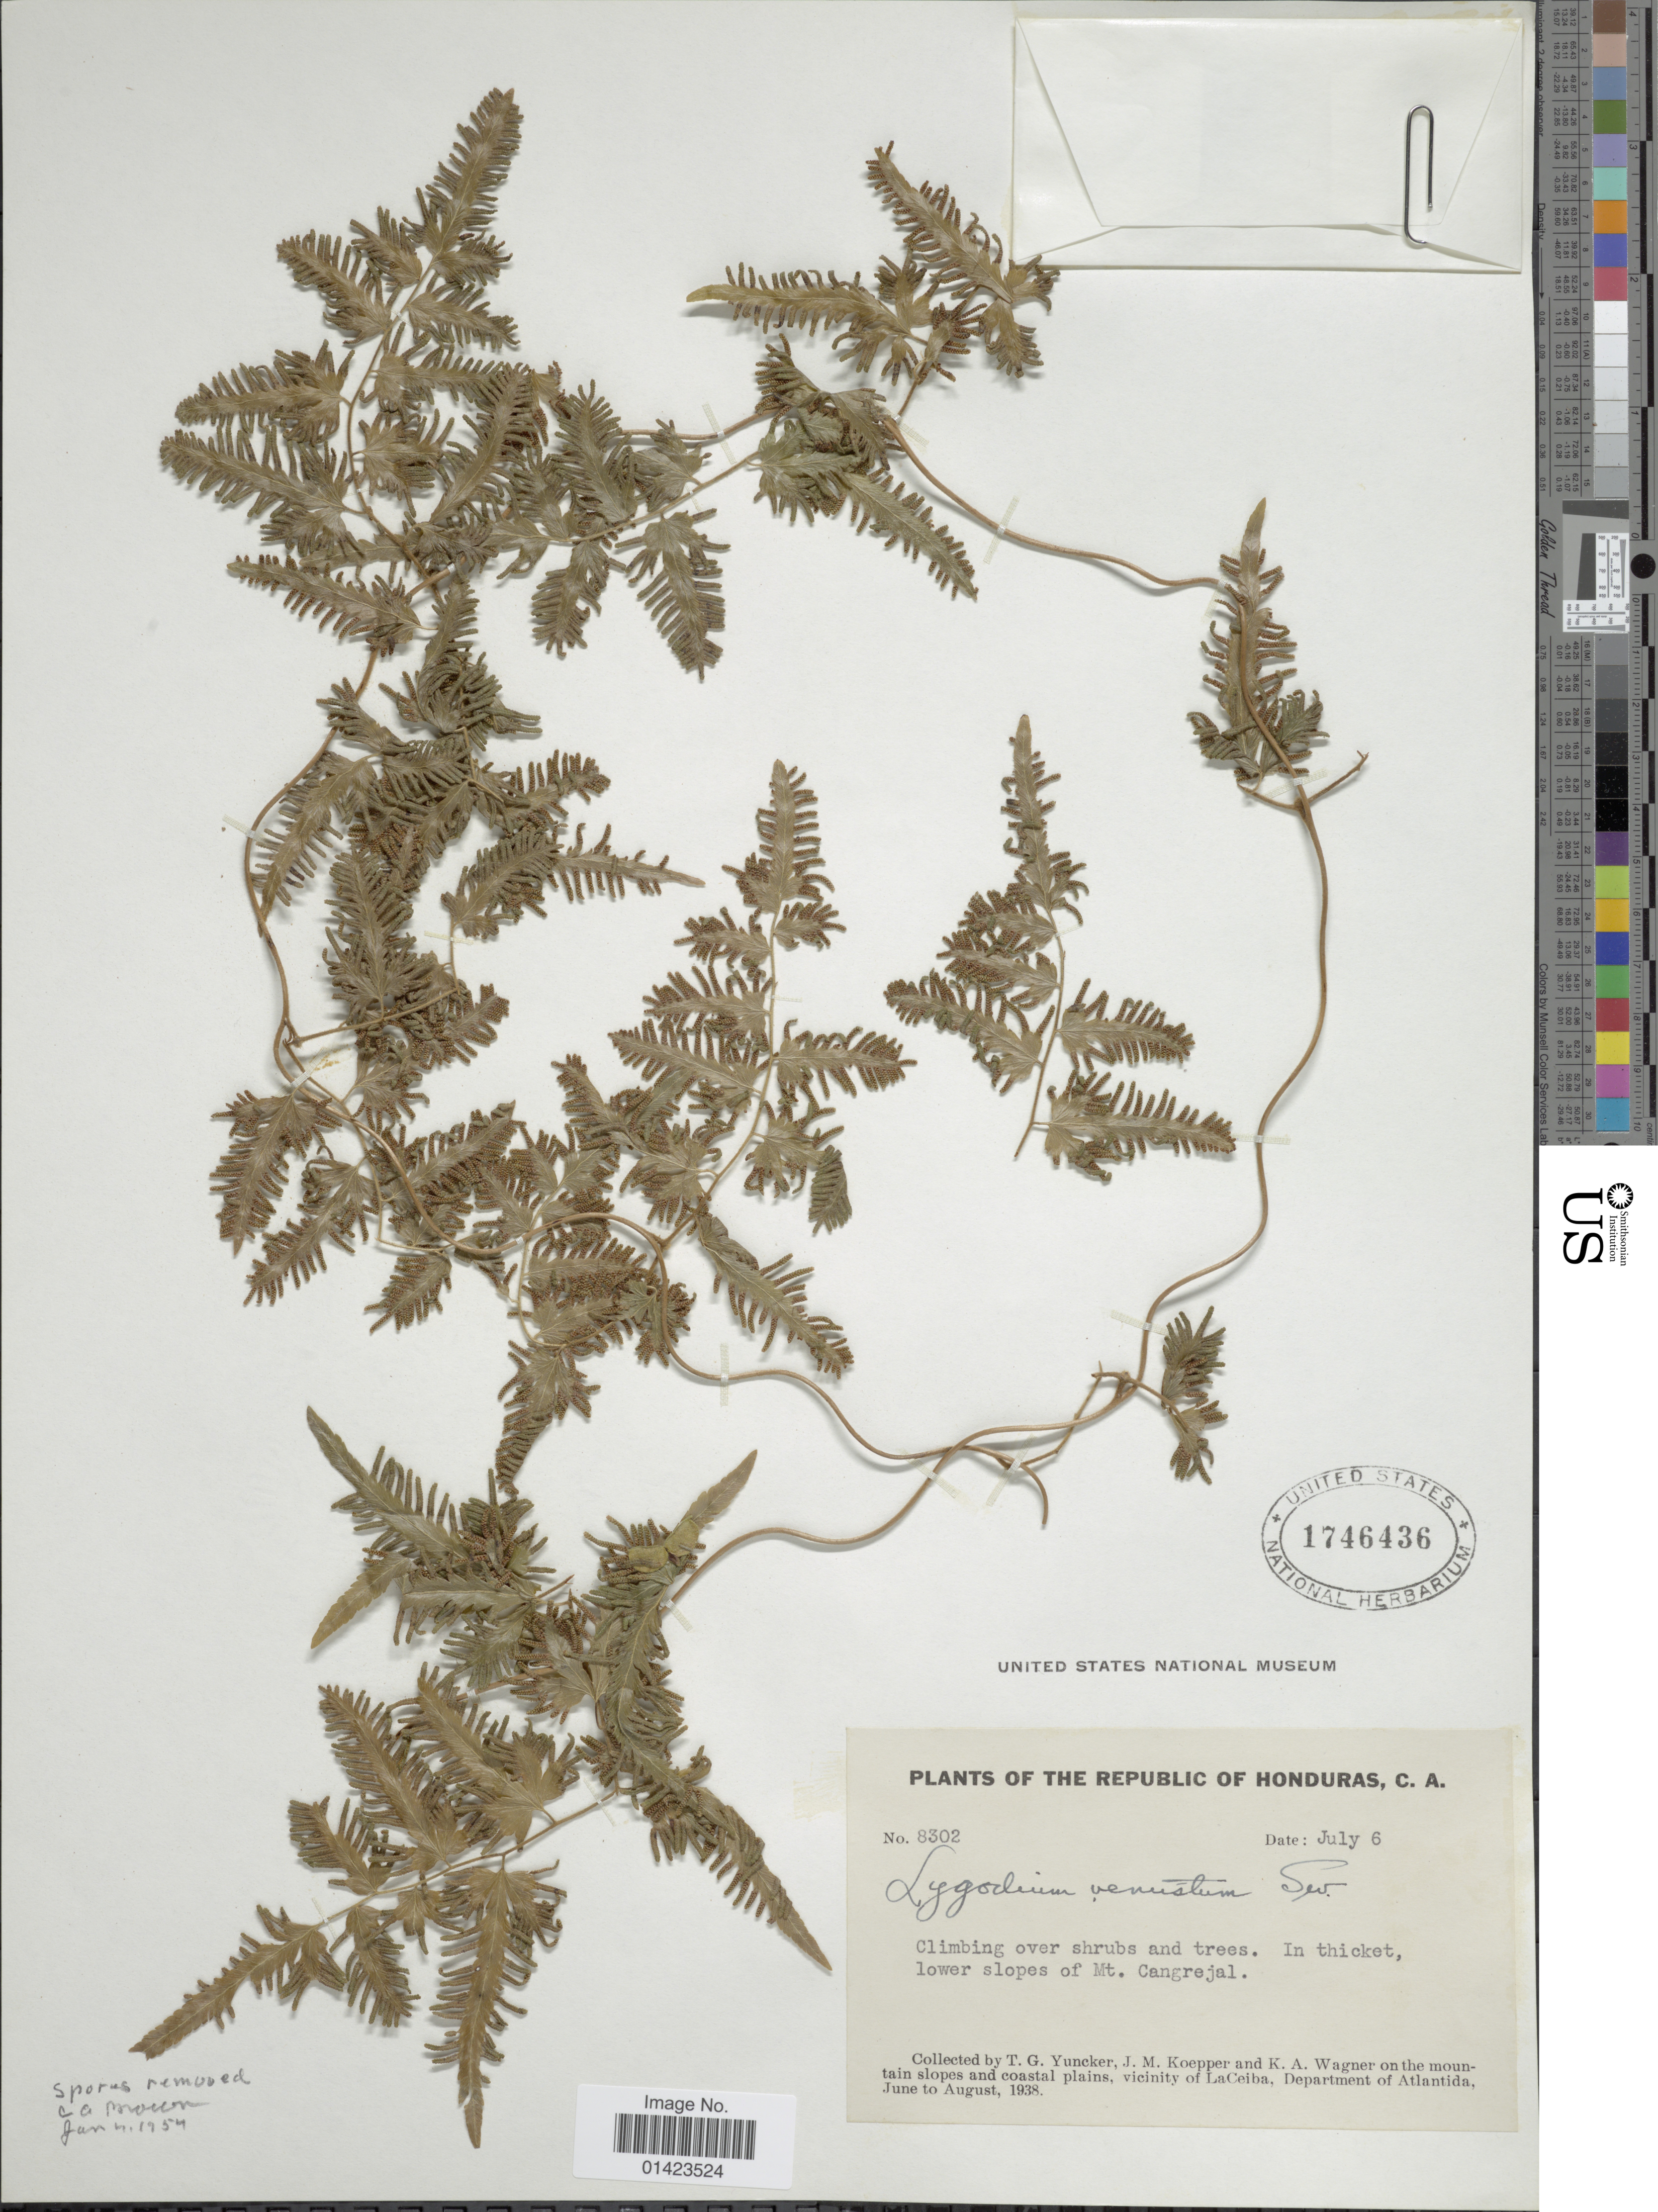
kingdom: Plantae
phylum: Tracheophyta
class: Polypodiopsida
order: Schizaeales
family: Lygodiaceae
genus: Lygodium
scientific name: Lygodium venustum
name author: Sw.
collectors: T. G. Yuncker, J. M. Koepper & K. A. Wagner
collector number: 8302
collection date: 1938-07-06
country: Honduras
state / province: Atlántida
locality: Mountain slopes and coastal plains, vicinity of La Ceiba, department of Atlantida, in thicket, lower slopes of Mt. Cangrejal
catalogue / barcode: US 1746436